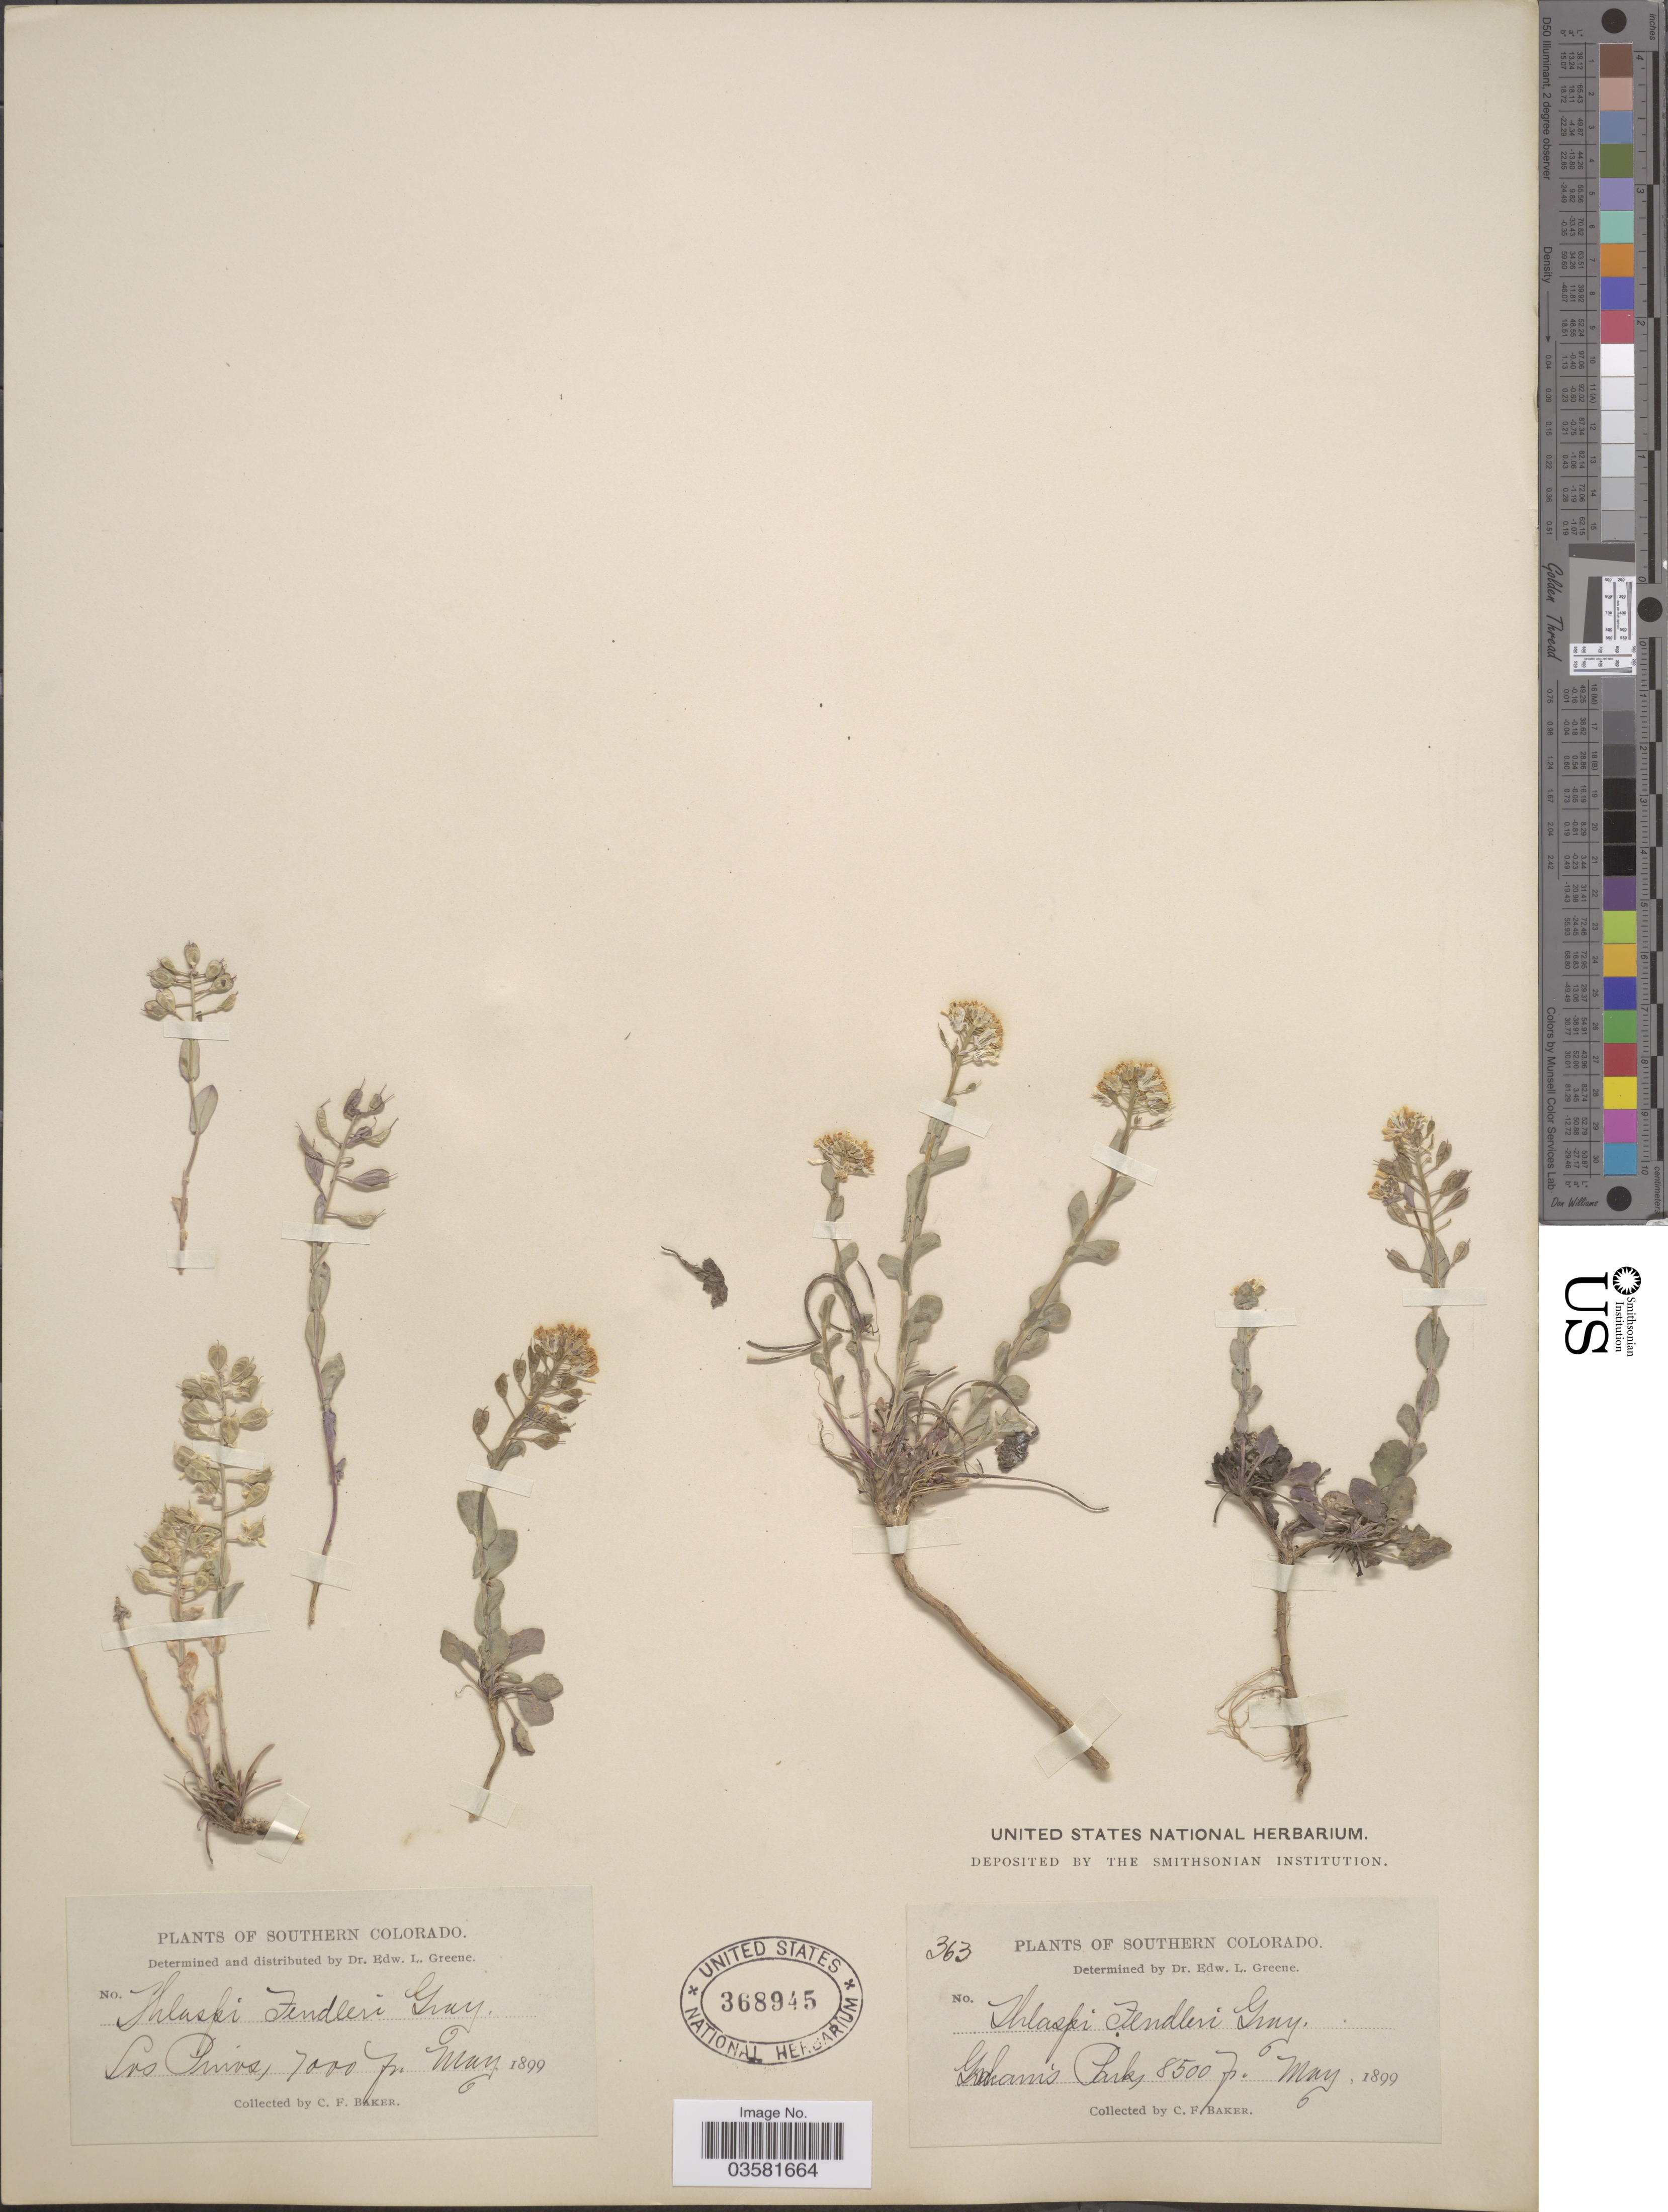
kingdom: Plantae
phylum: Tracheophyta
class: Magnoliopsida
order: Brassicales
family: Brassicaceae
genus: Thlaspi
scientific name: Thlaspi montanum var. fendleri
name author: (A. Gray) P.K. Holmgren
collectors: C. F. Baker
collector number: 363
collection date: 1899-05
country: United States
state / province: Colorado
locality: Southern Colorado. Los Pinos. Graham's Parks.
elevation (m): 2134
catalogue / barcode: US 368945